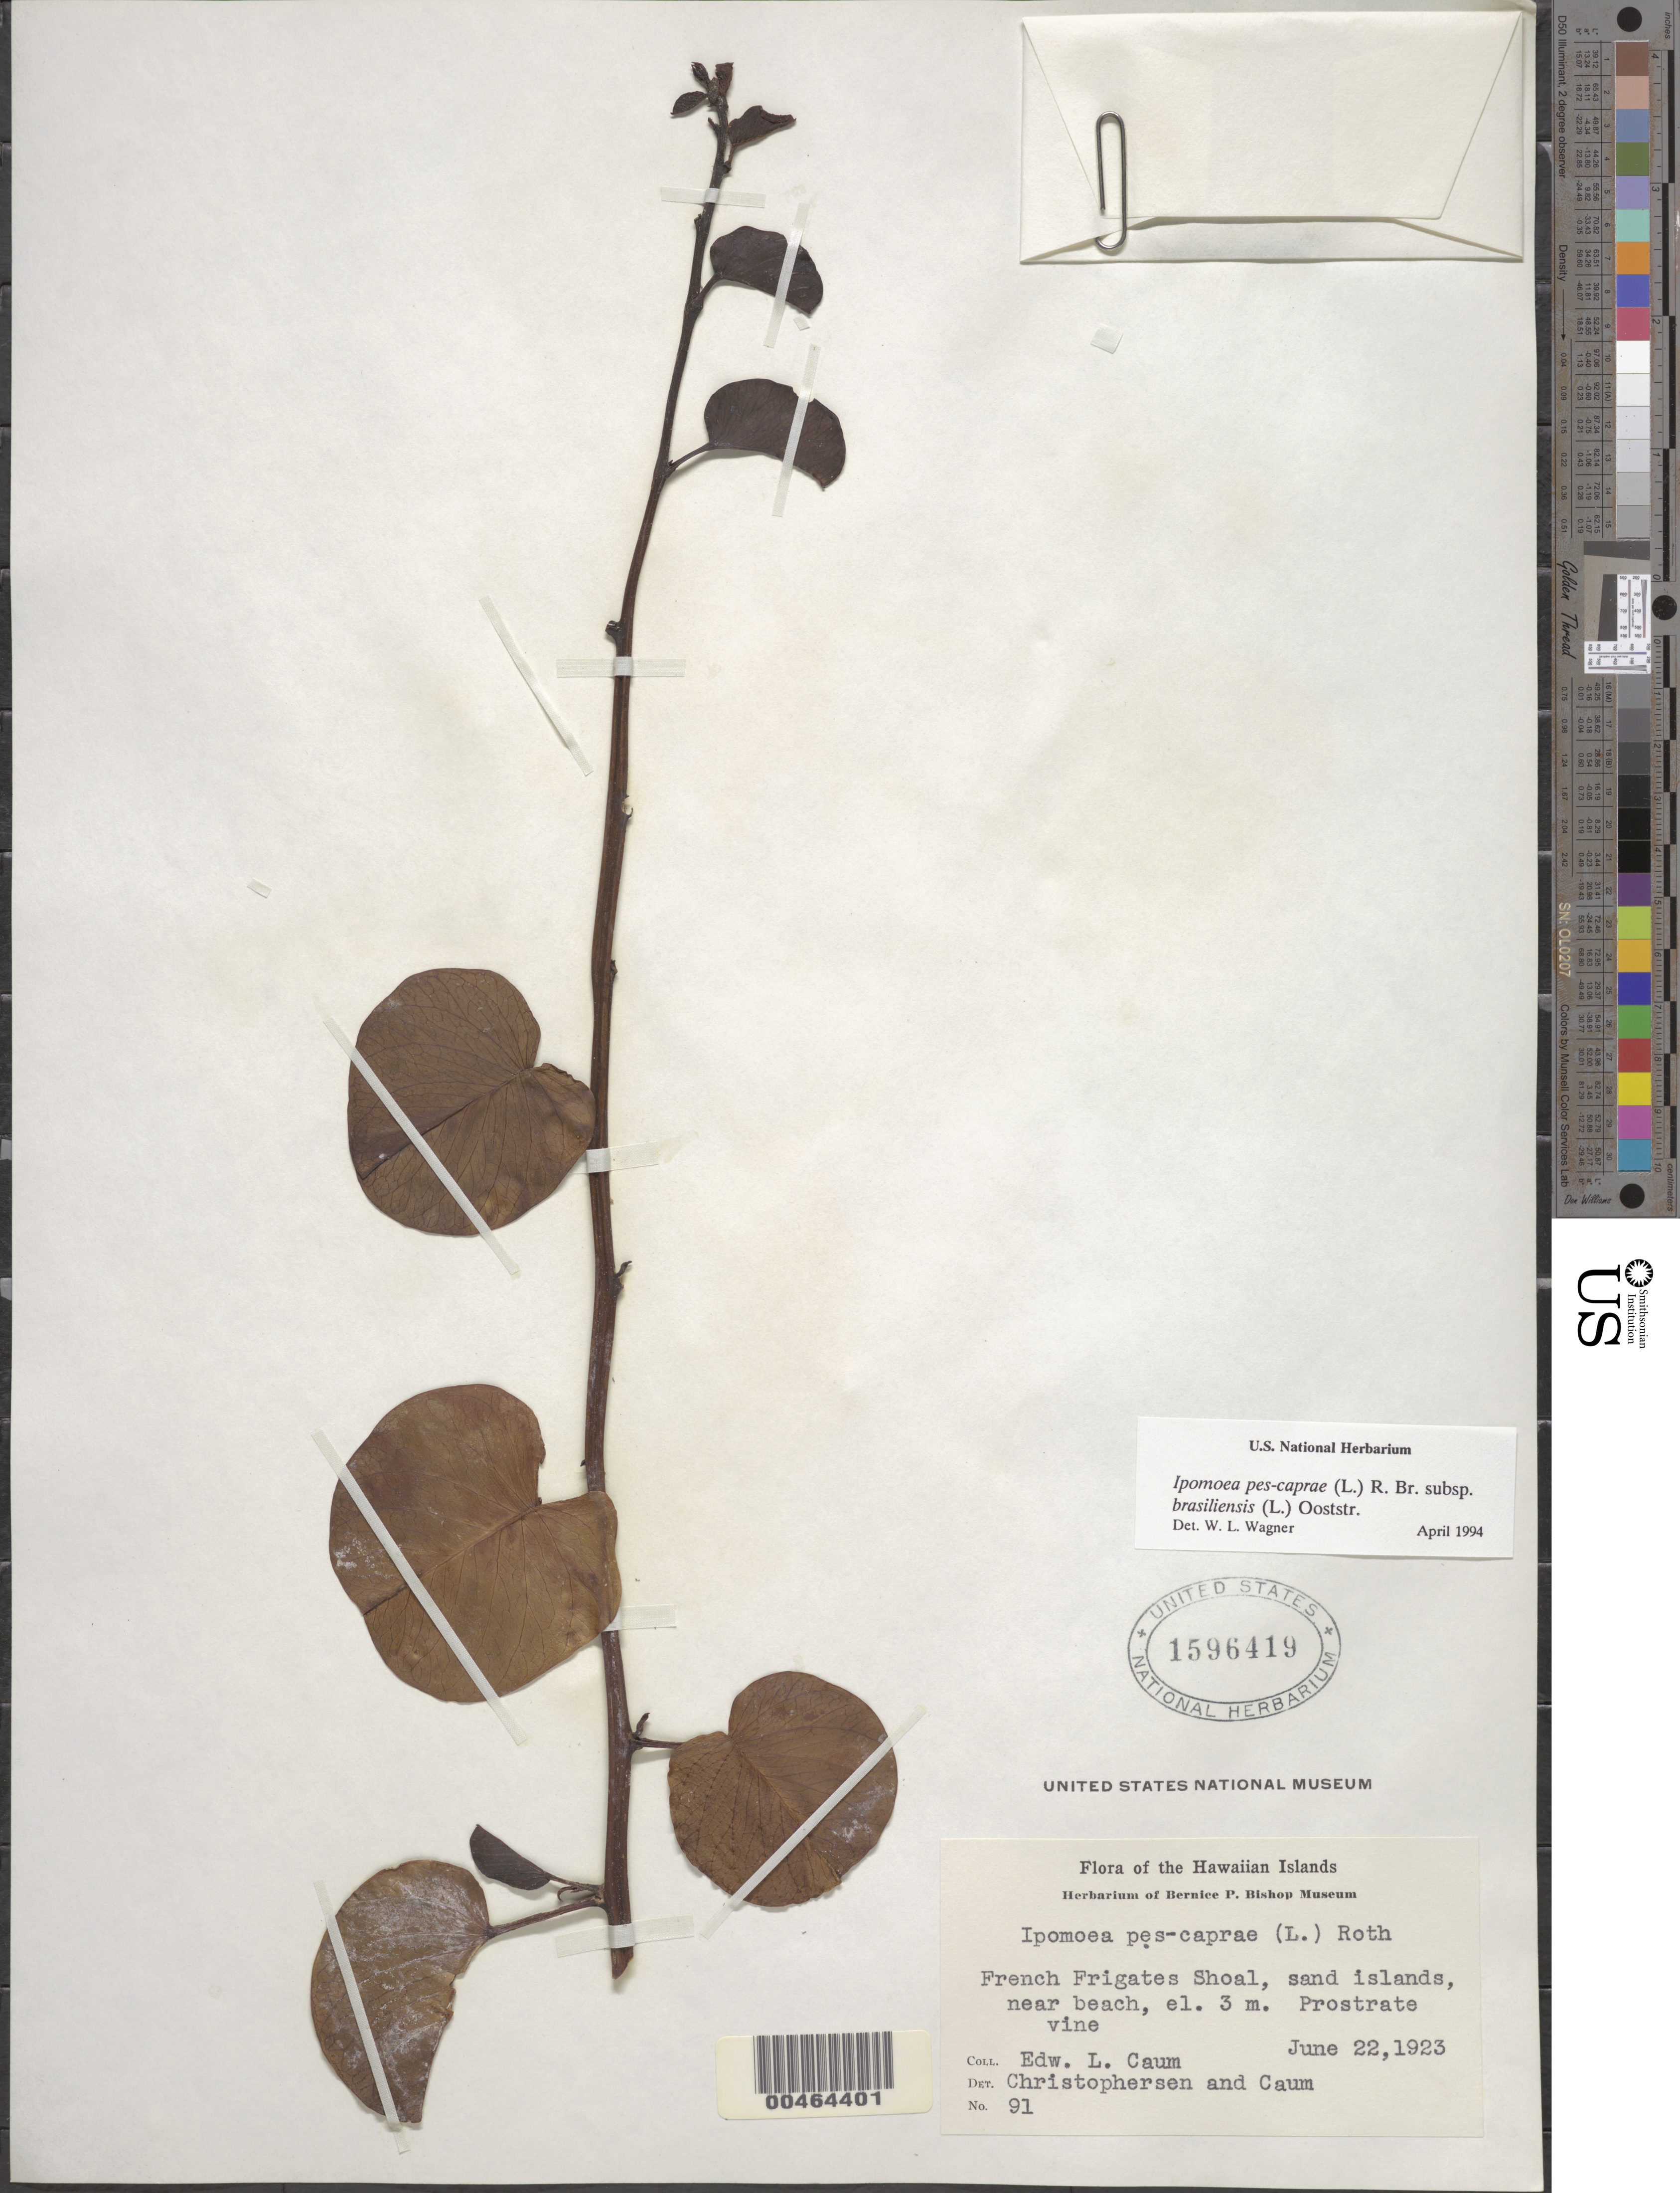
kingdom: Plantae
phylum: Tracheophyta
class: Magnoliopsida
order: Solanales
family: Convolvulaceae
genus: Ipomoea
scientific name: Ipomoea pes-caprae subsp. brasiliensis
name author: (L.) Ooststr.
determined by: Wagner, W. L., (BOT), Smithsonian Institution - National Museum of Natural History (UNITED STATES)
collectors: E. L. Caum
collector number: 91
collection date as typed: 22 Jun 1923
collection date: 1923-06-22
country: United States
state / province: Hawaii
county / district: Honolulu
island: French Frigate Shoals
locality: Sand Islet, near beach.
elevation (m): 3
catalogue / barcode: US 1596419